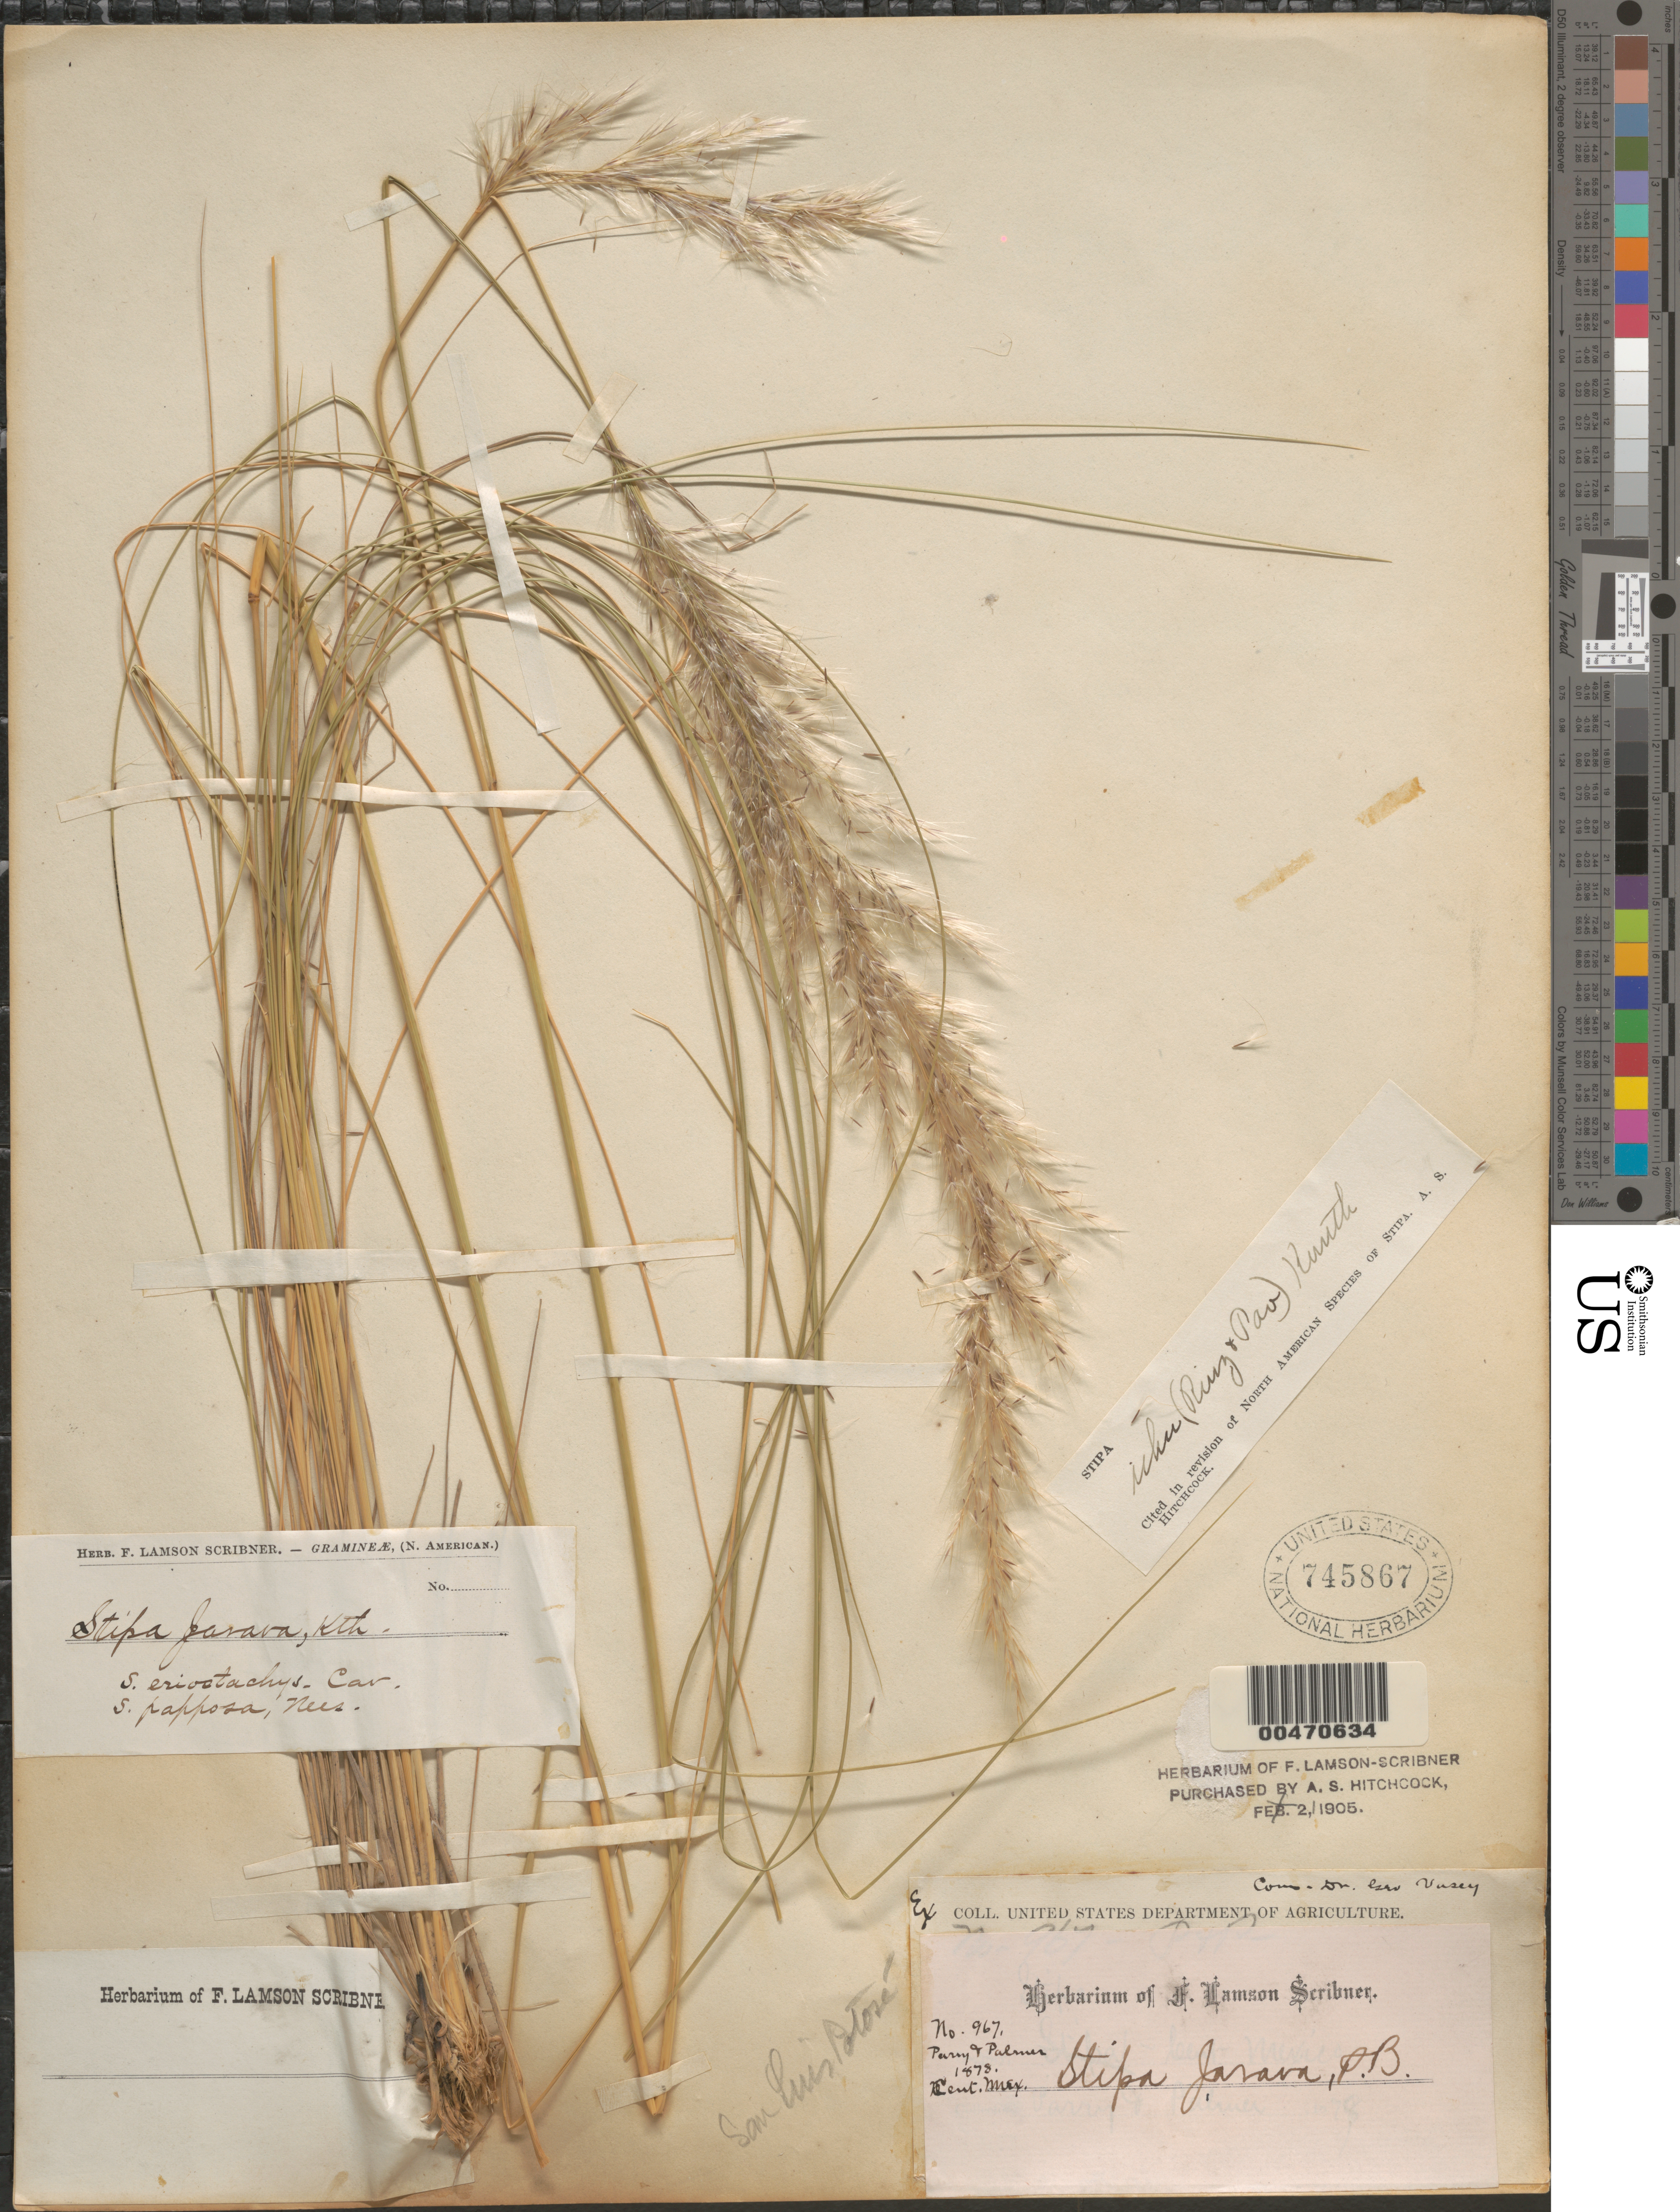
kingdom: Plantae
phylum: Tracheophyta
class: Liliopsida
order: Poales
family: Poaceae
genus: Jarava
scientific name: Jarava ichu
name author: Ruiz & Pav.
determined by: Poaceae Reorganization Project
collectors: C. C. Parry & E. Palmer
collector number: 967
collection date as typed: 1878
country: Mexico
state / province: San Luis Potosi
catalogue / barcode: US 745867